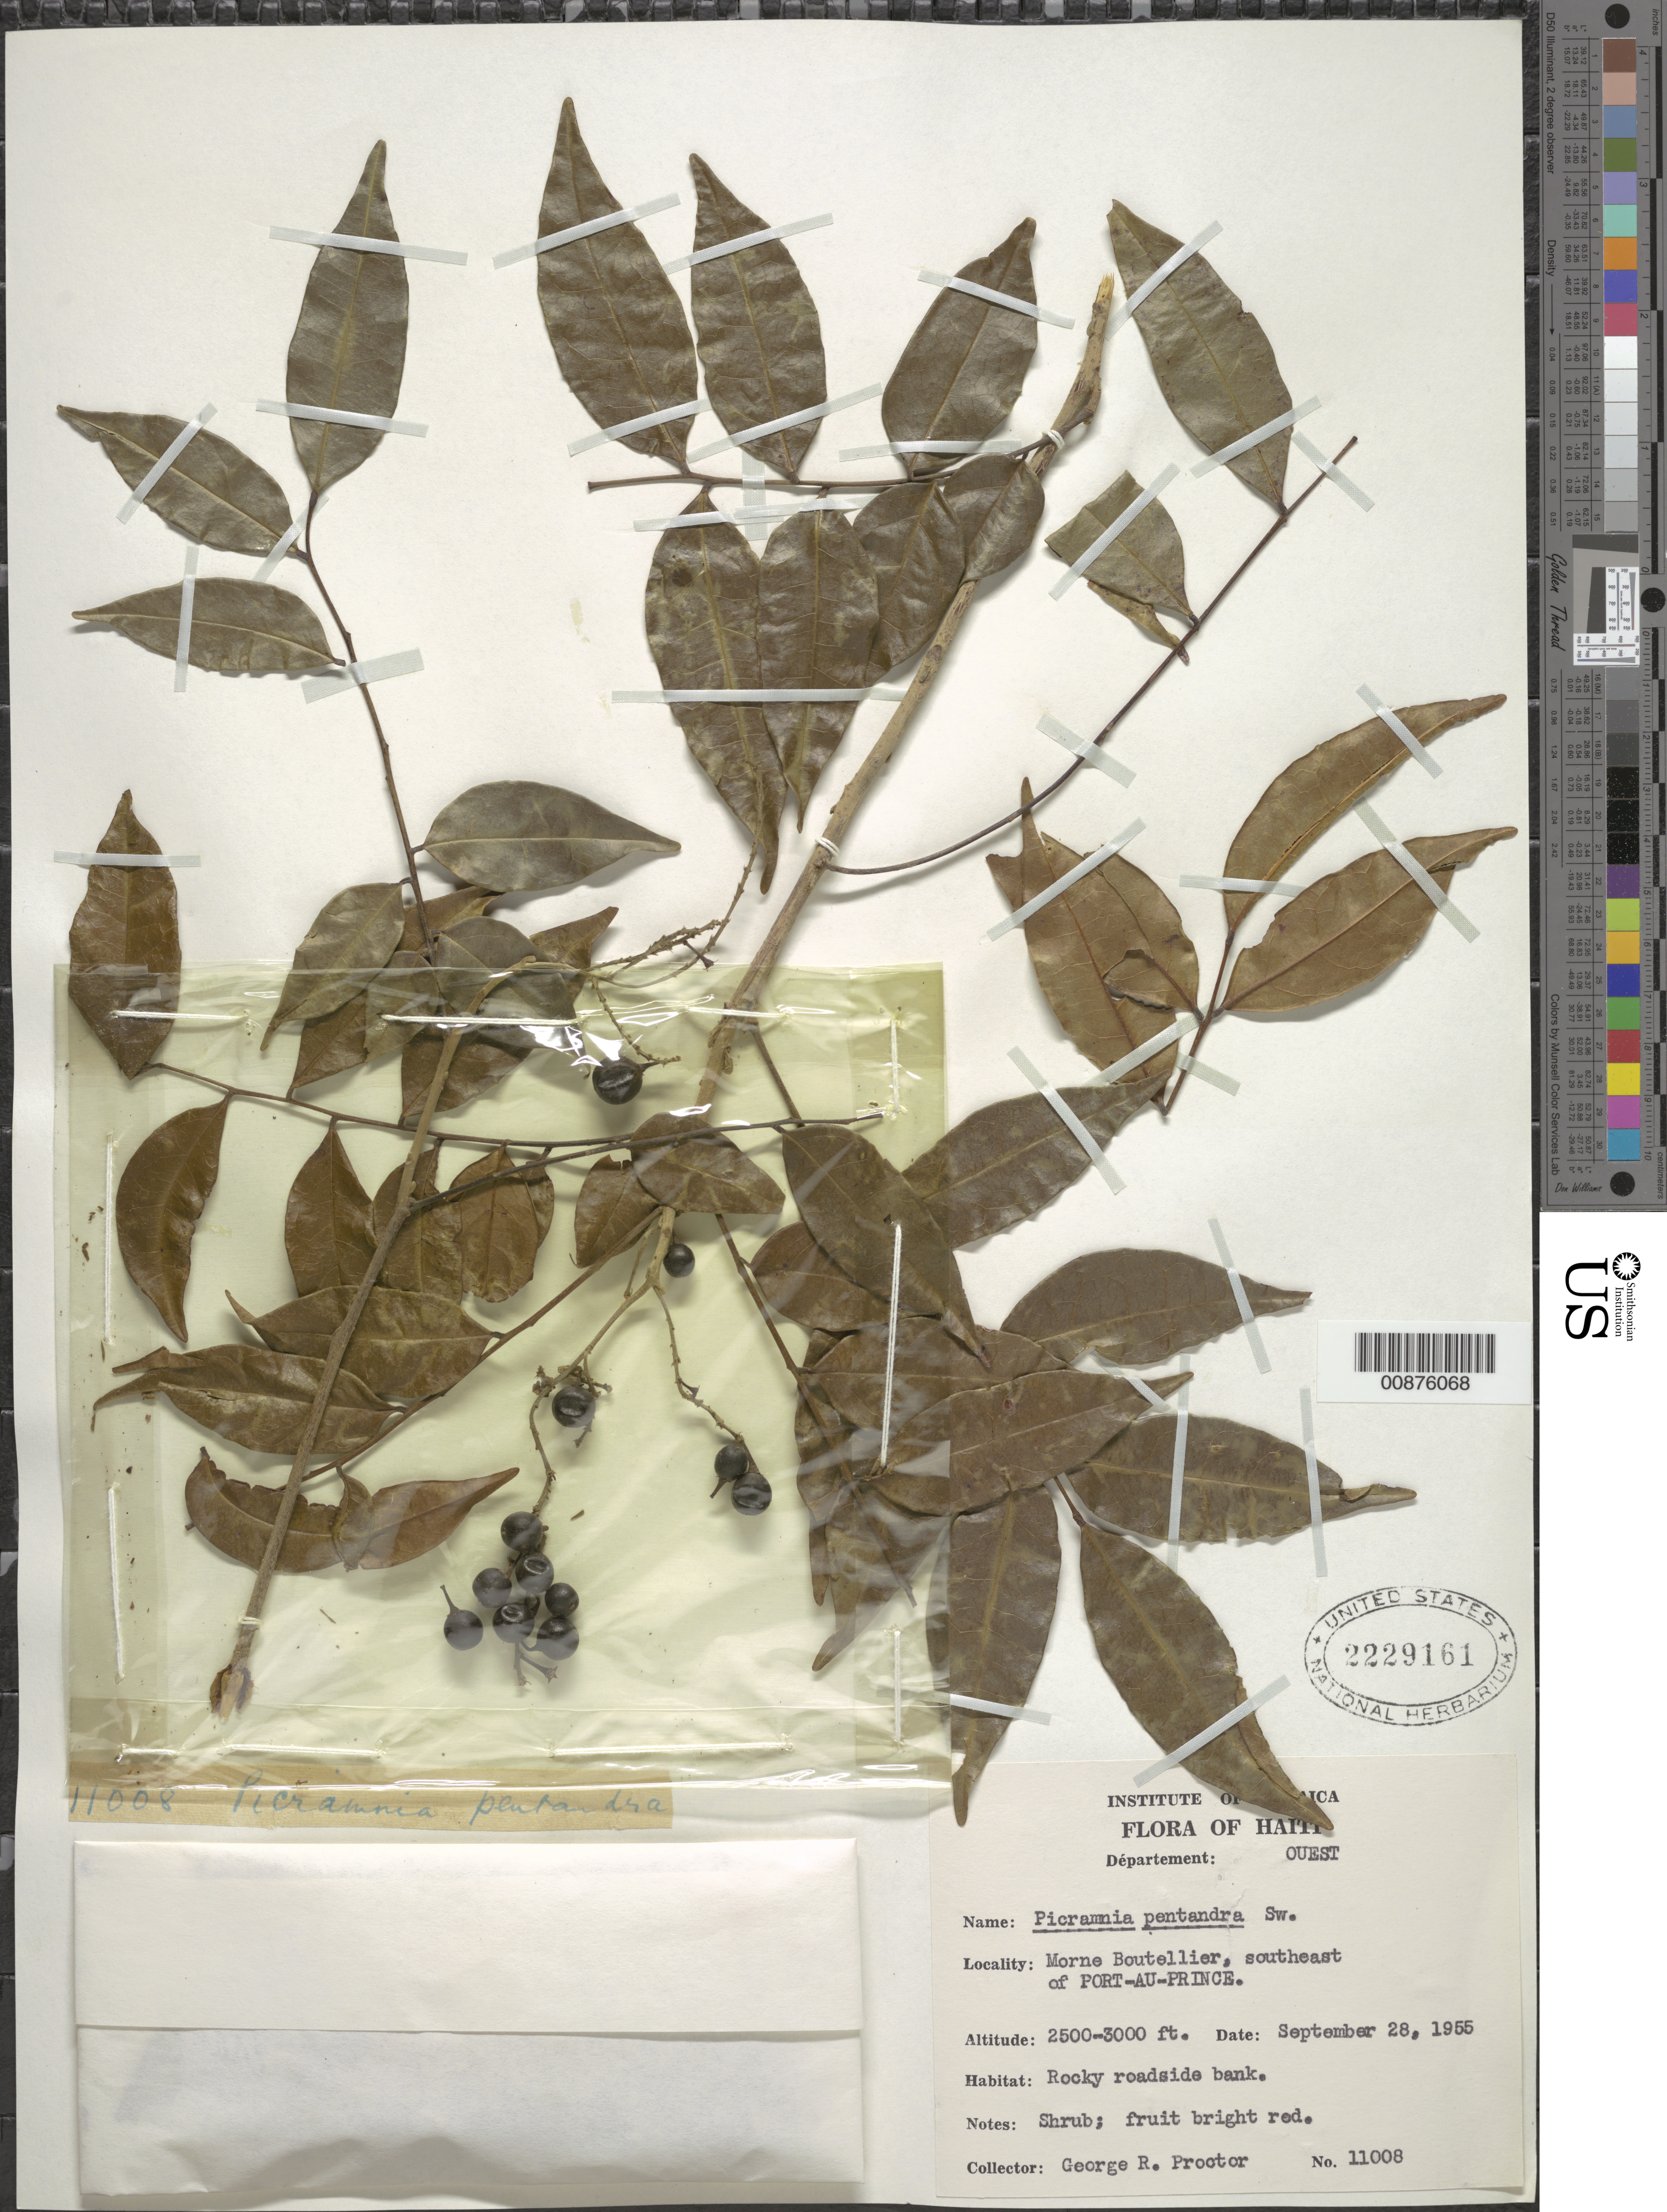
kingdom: Plantae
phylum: Tracheophyta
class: Magnoliopsida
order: Picramniales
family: Picramniaceae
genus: Picramnia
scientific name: Picramnia pentandra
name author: Sw.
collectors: G. R. Proctor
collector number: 11008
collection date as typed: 28 Sep 1955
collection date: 1955-09-28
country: Haiti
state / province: Ouest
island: Hispaniola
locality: Morne Boutellier, SE of Port au Prince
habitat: Rocky roadside bank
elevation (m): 762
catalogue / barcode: US 2229161